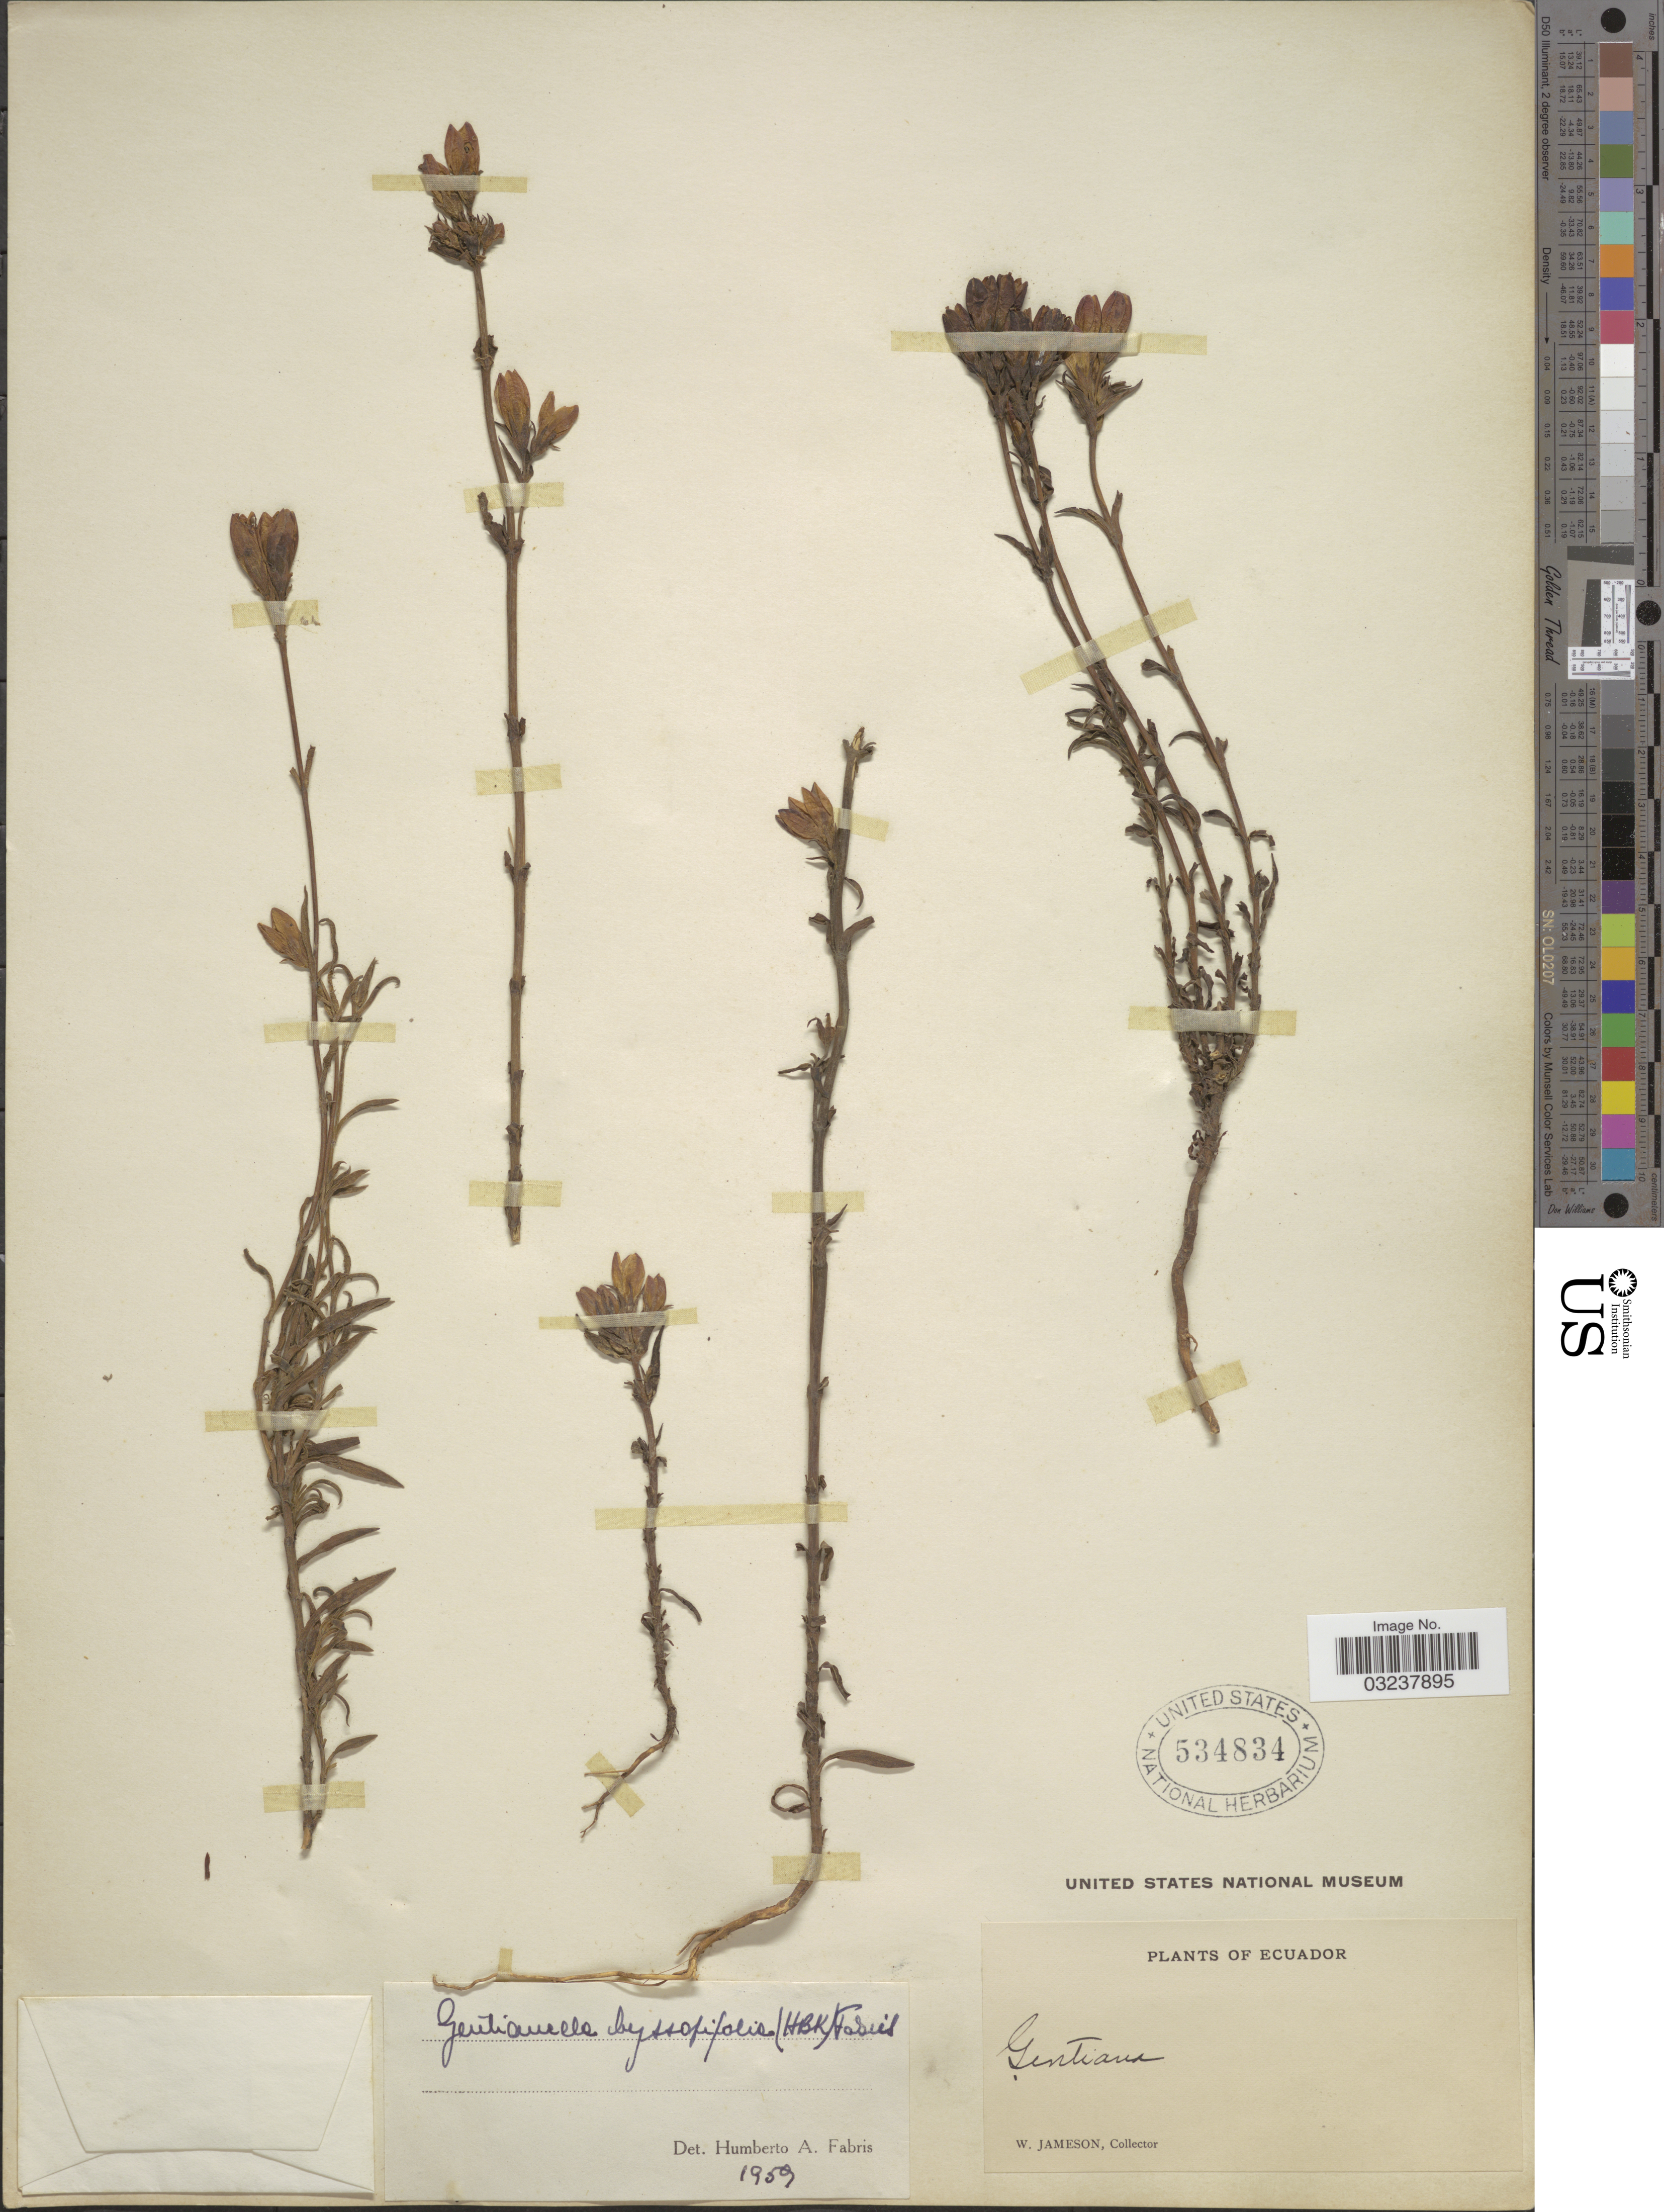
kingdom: Plantae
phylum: Tracheophyta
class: Magnoliopsida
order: Gentianales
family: Gentianaceae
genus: Gentianella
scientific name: Gentianella hyssopifolia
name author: (Kunth) Fabris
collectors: W. Jameson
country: Ecuador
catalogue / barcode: US 534834